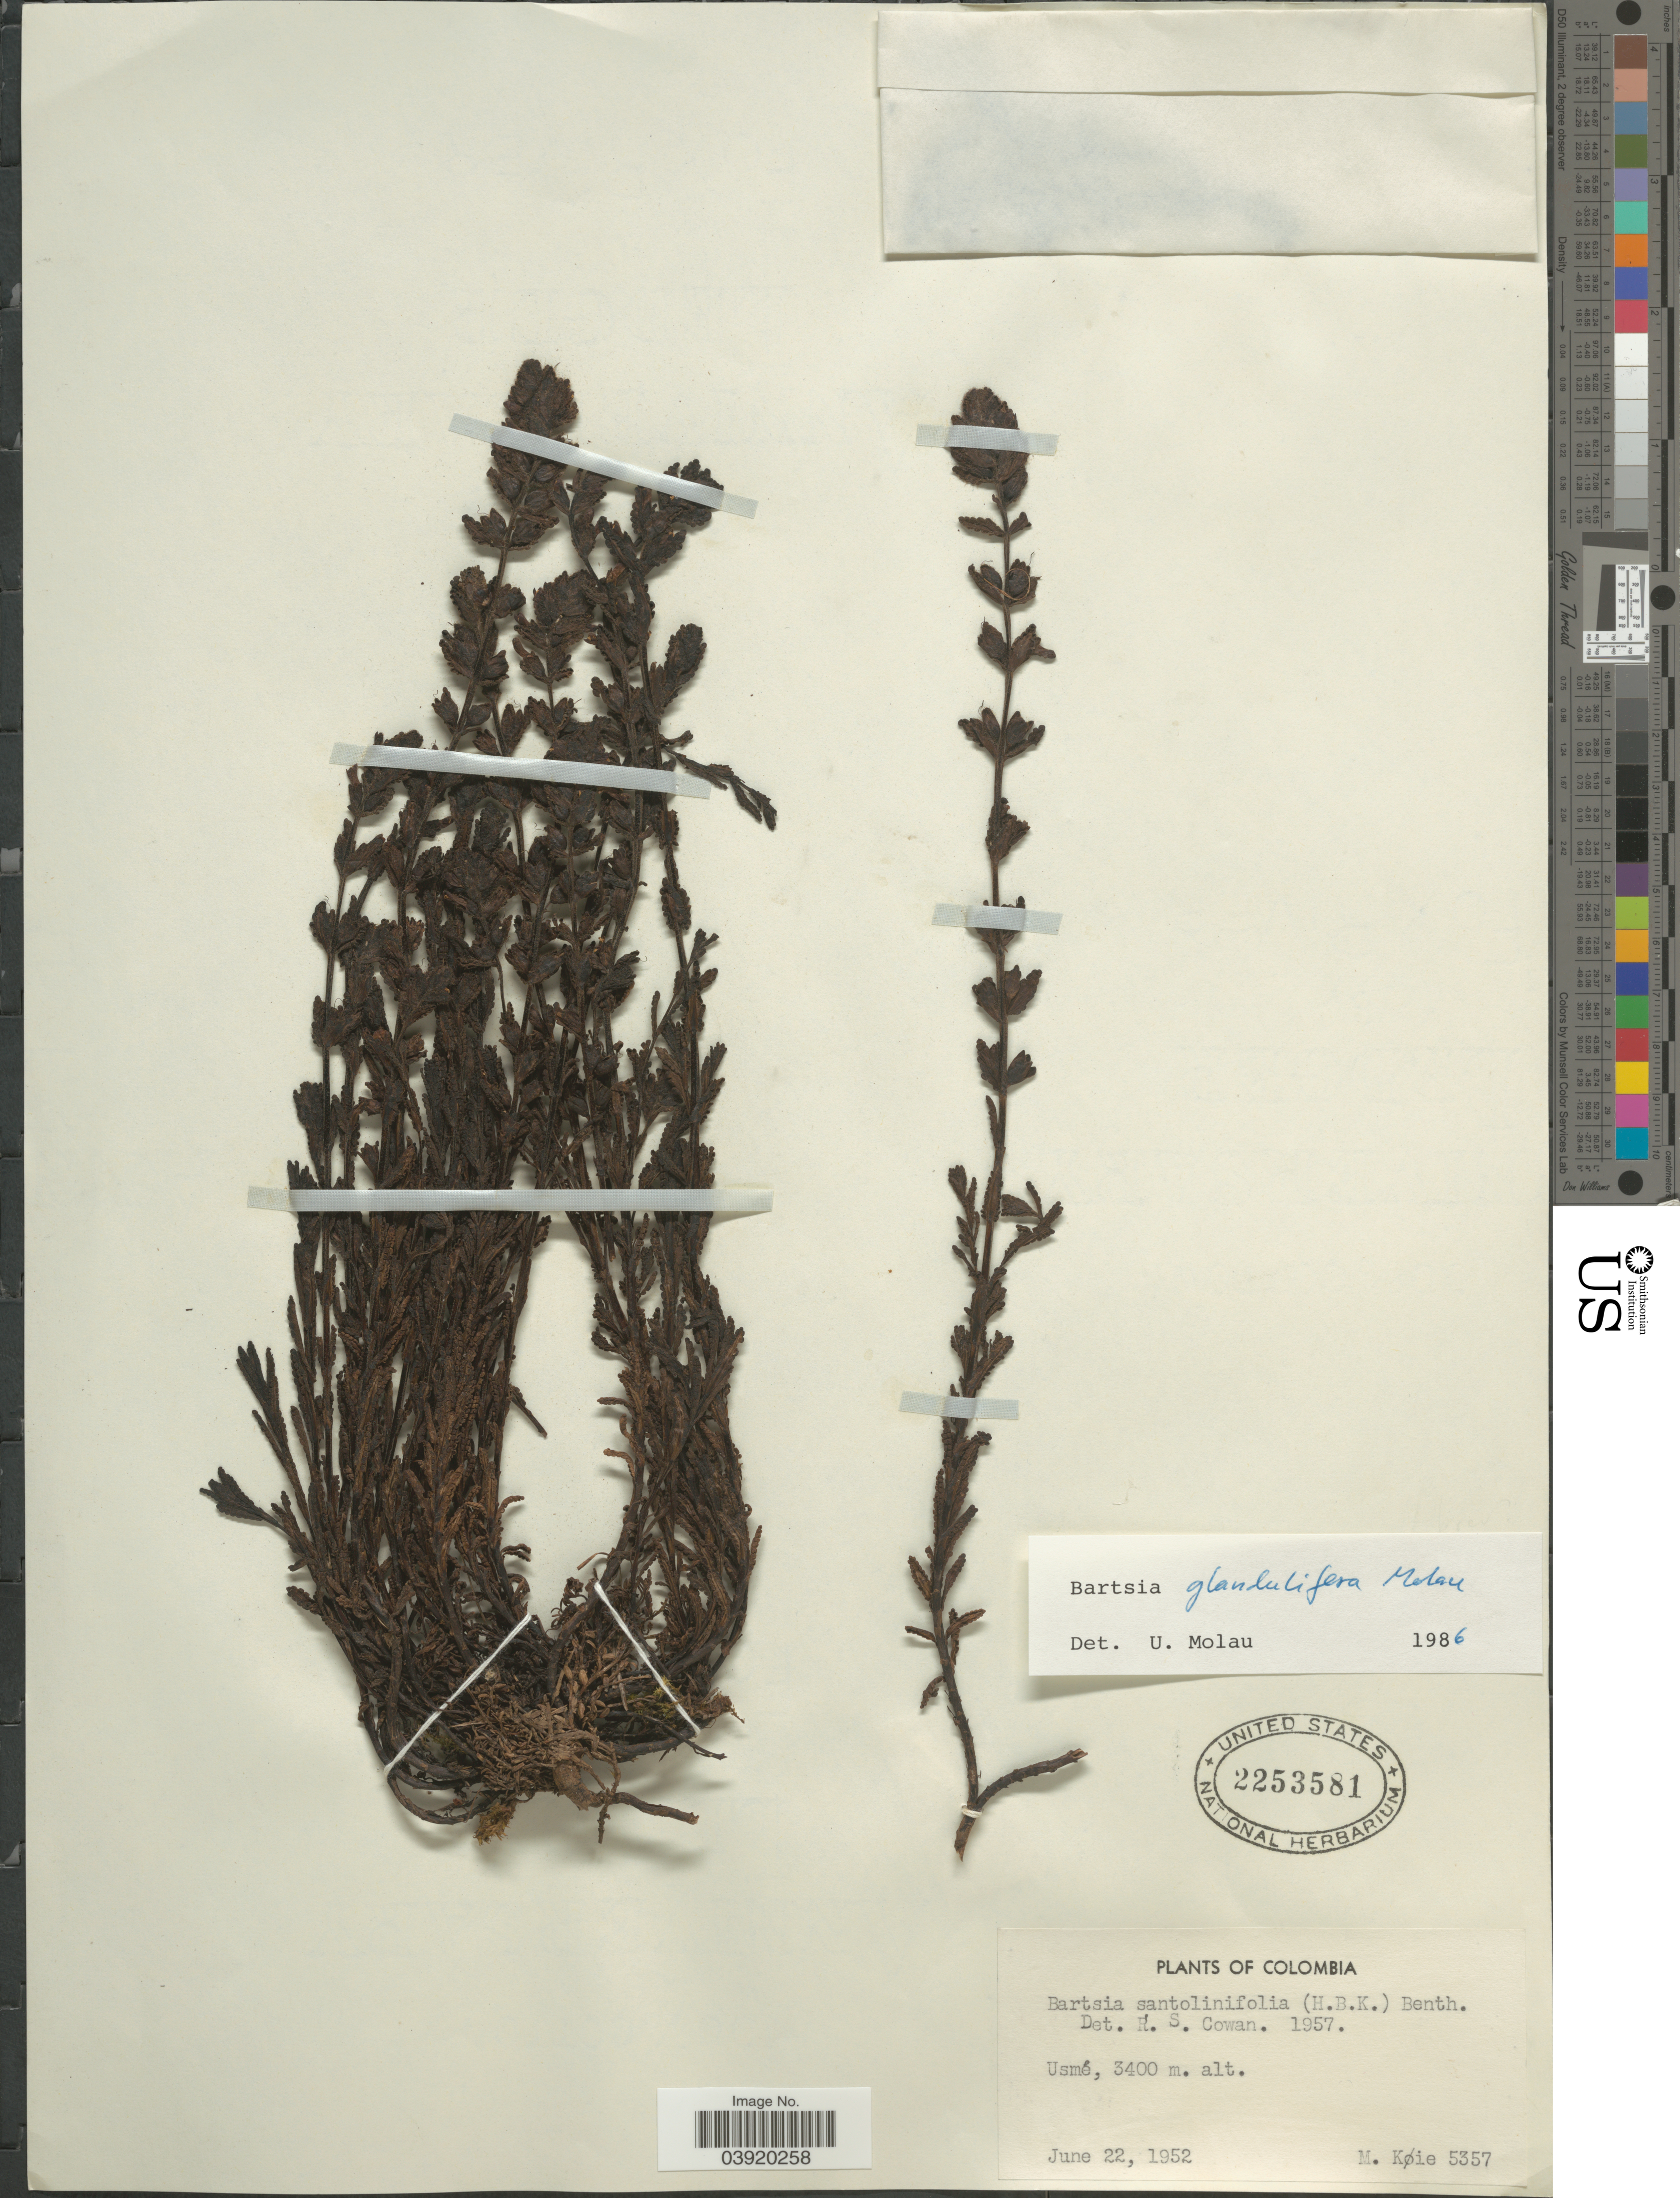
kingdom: Plantae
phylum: Tracheophyta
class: Magnoliopsida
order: Lamiales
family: Orobanchaceae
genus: Bartsia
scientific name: Bartsia glandulifera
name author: Molau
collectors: M. Köie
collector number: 5357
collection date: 1952-06-22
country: Colombia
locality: Usmé.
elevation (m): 3400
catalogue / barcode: US 2253581